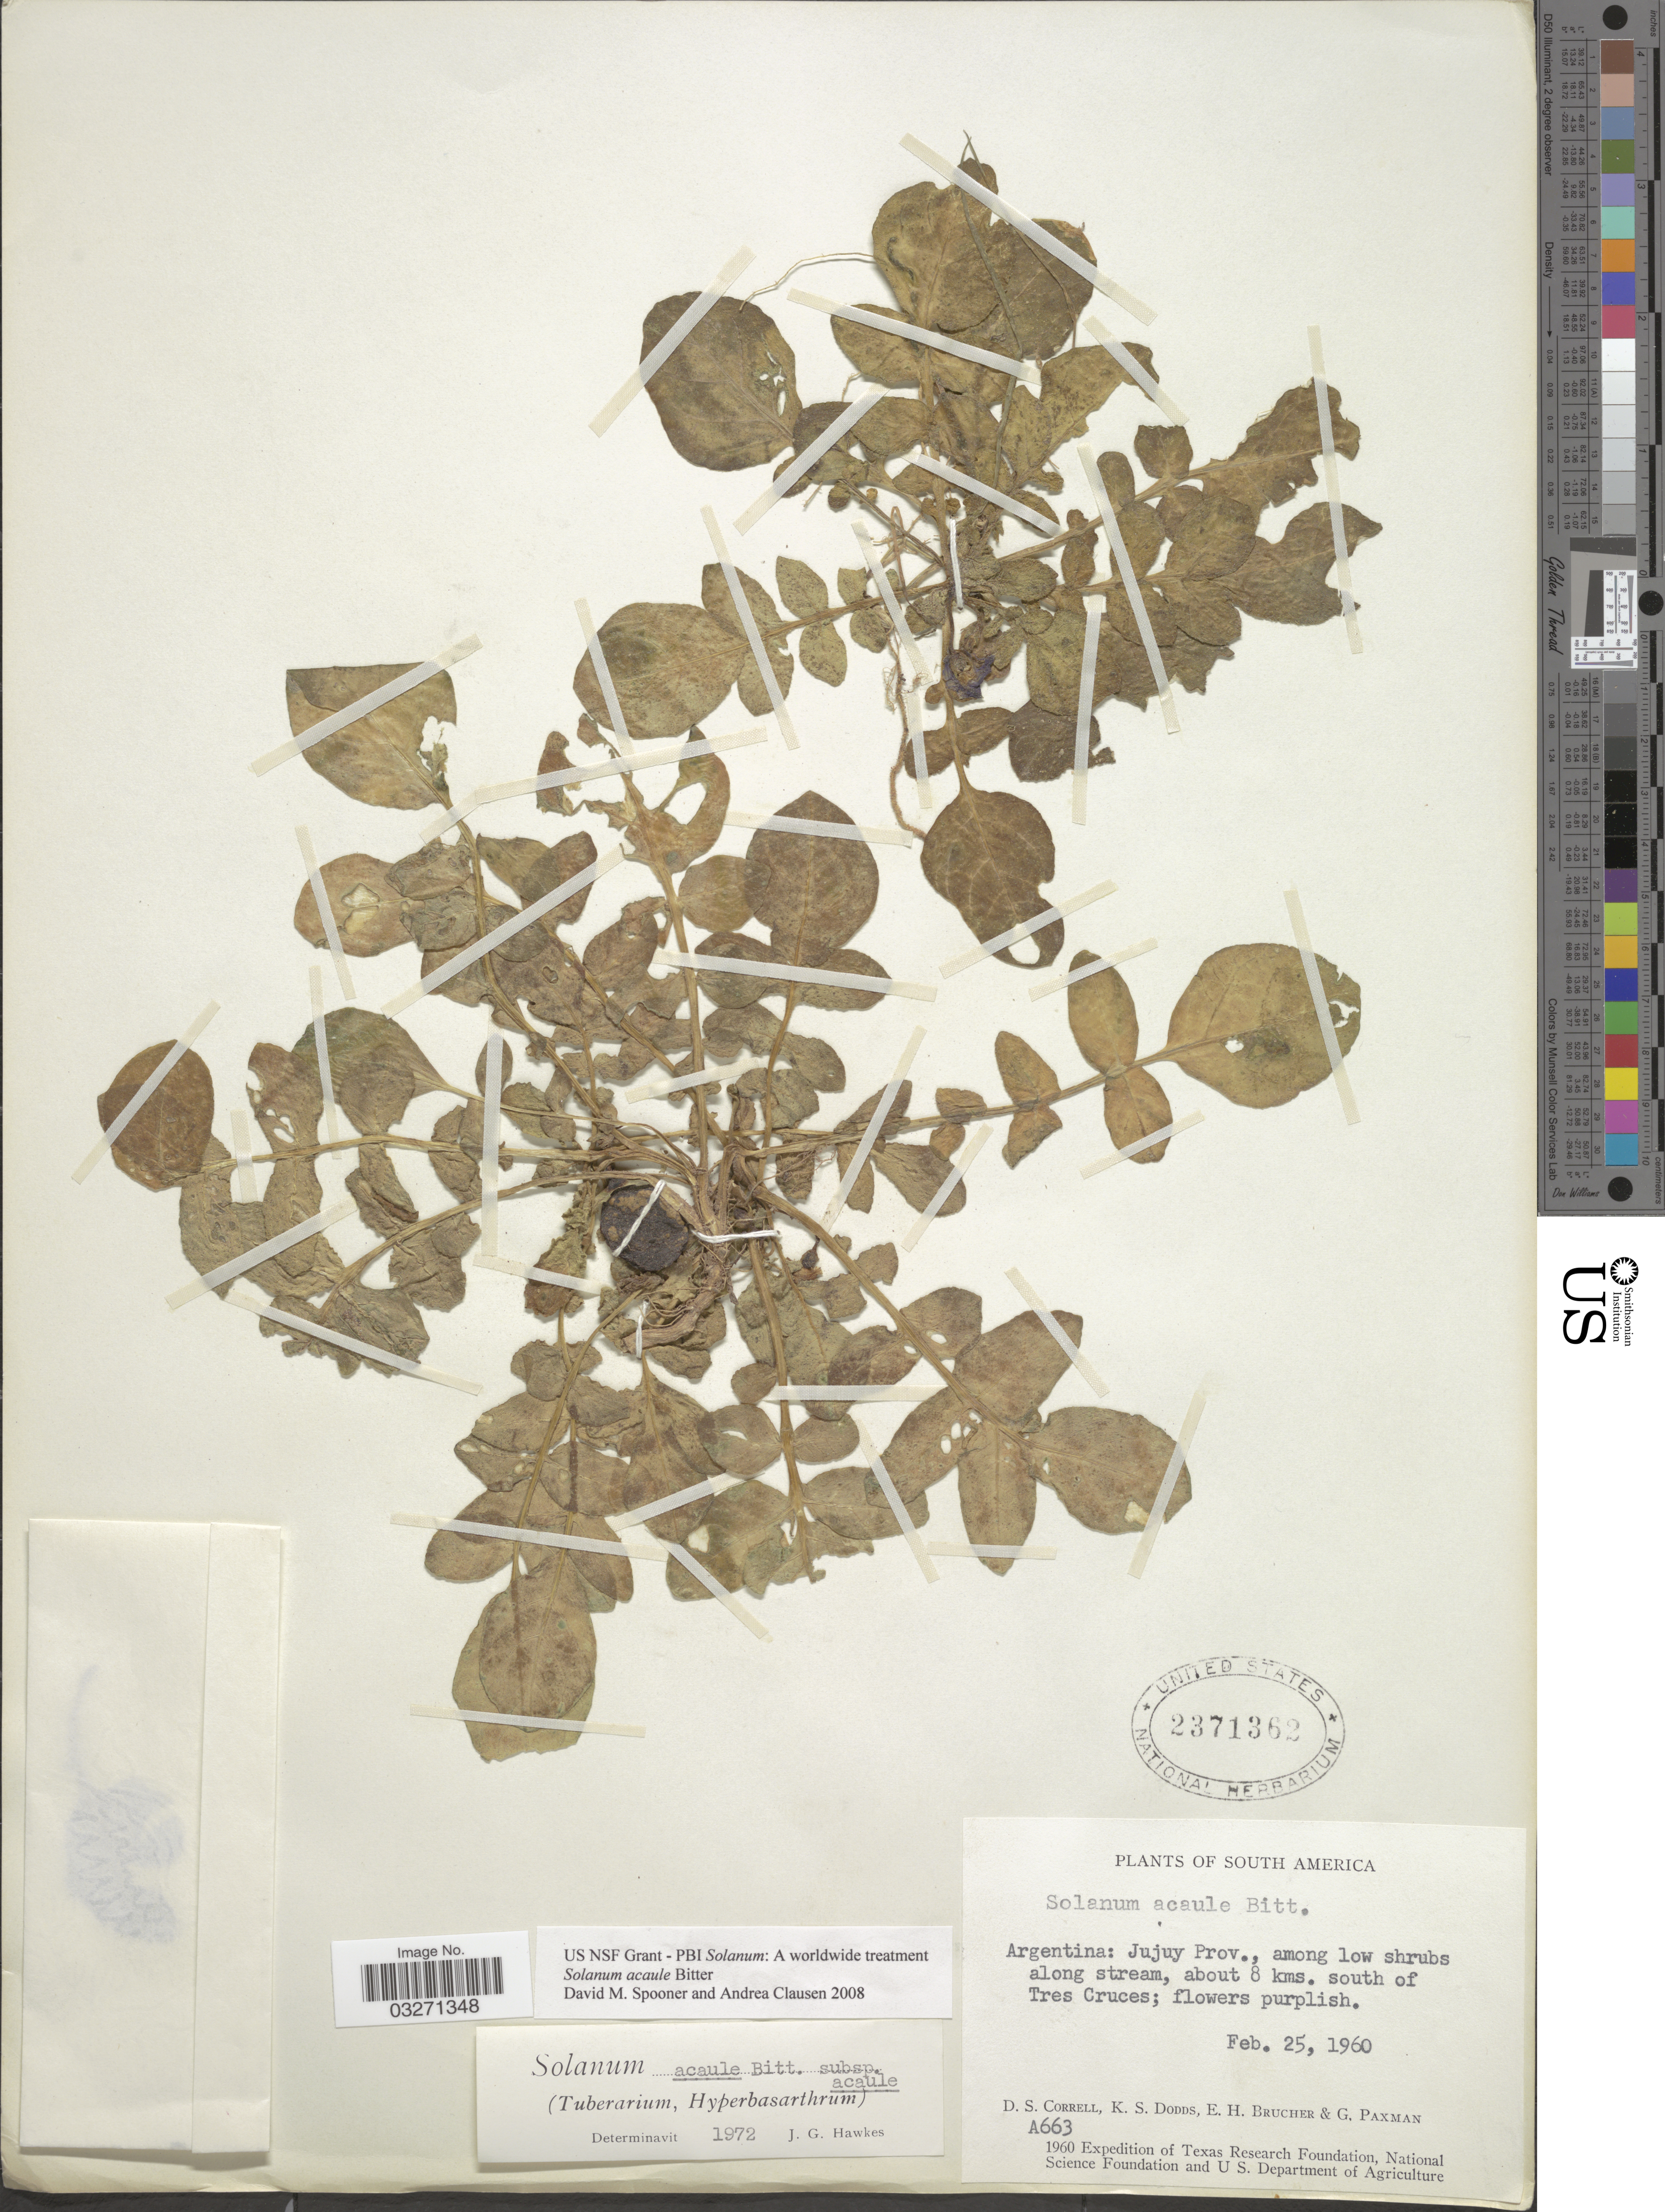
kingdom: Plantae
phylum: Tracheophyta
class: Magnoliopsida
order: Solanales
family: Solanaceae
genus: Solanum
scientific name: Solanum acaule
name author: Bitter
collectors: D. S. Correll, K. Dodds, E. Brucher & G. Paxman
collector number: A663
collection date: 1960-02-25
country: Argentina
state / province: Jujuy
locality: About 8 kms. south of Tres Cruces.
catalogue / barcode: US 2371362